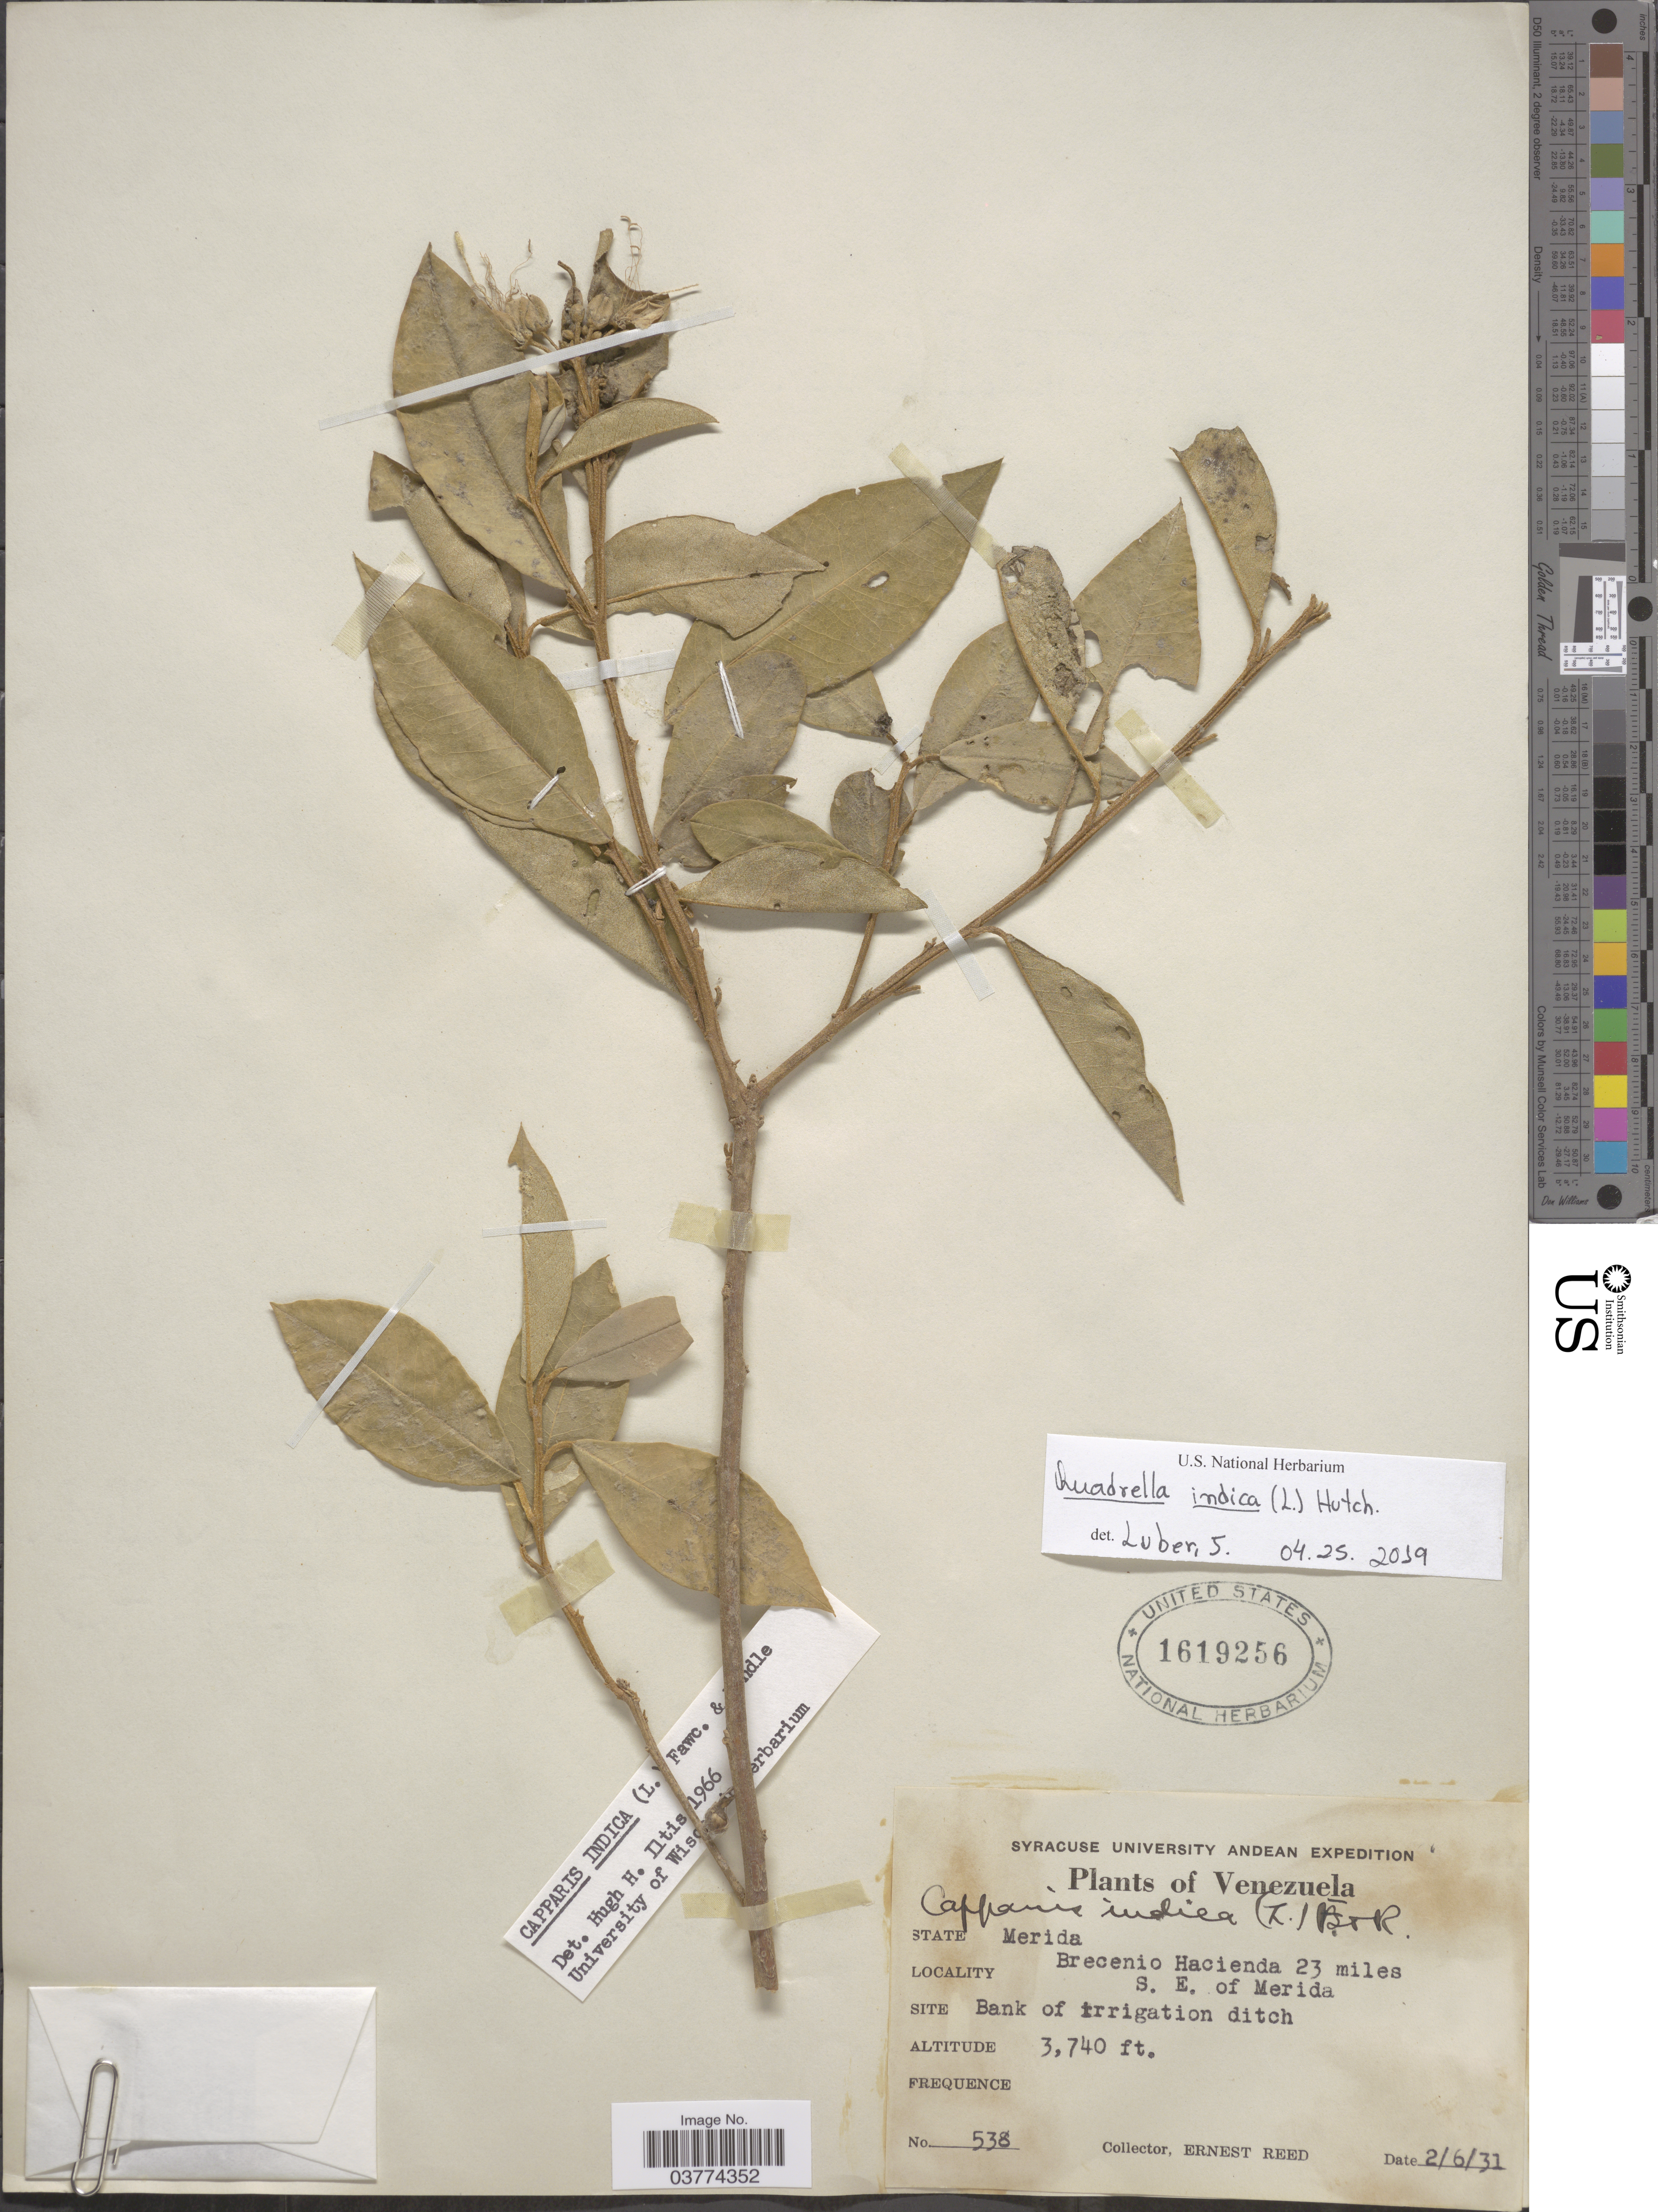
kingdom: Plantae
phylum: Tracheophyta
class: Magnoliopsida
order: Brassicales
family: Capparaceae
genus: Quadrella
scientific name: Quadrella indica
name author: (L.) Iltis & Cornejo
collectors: E. Reed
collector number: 538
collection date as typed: Transcribed d/m/y: 2/6/31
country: Venezuela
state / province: Mérida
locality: Brecenio Hacienda 23 miles S. E. of Merida.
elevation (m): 1140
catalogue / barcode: US 1619256